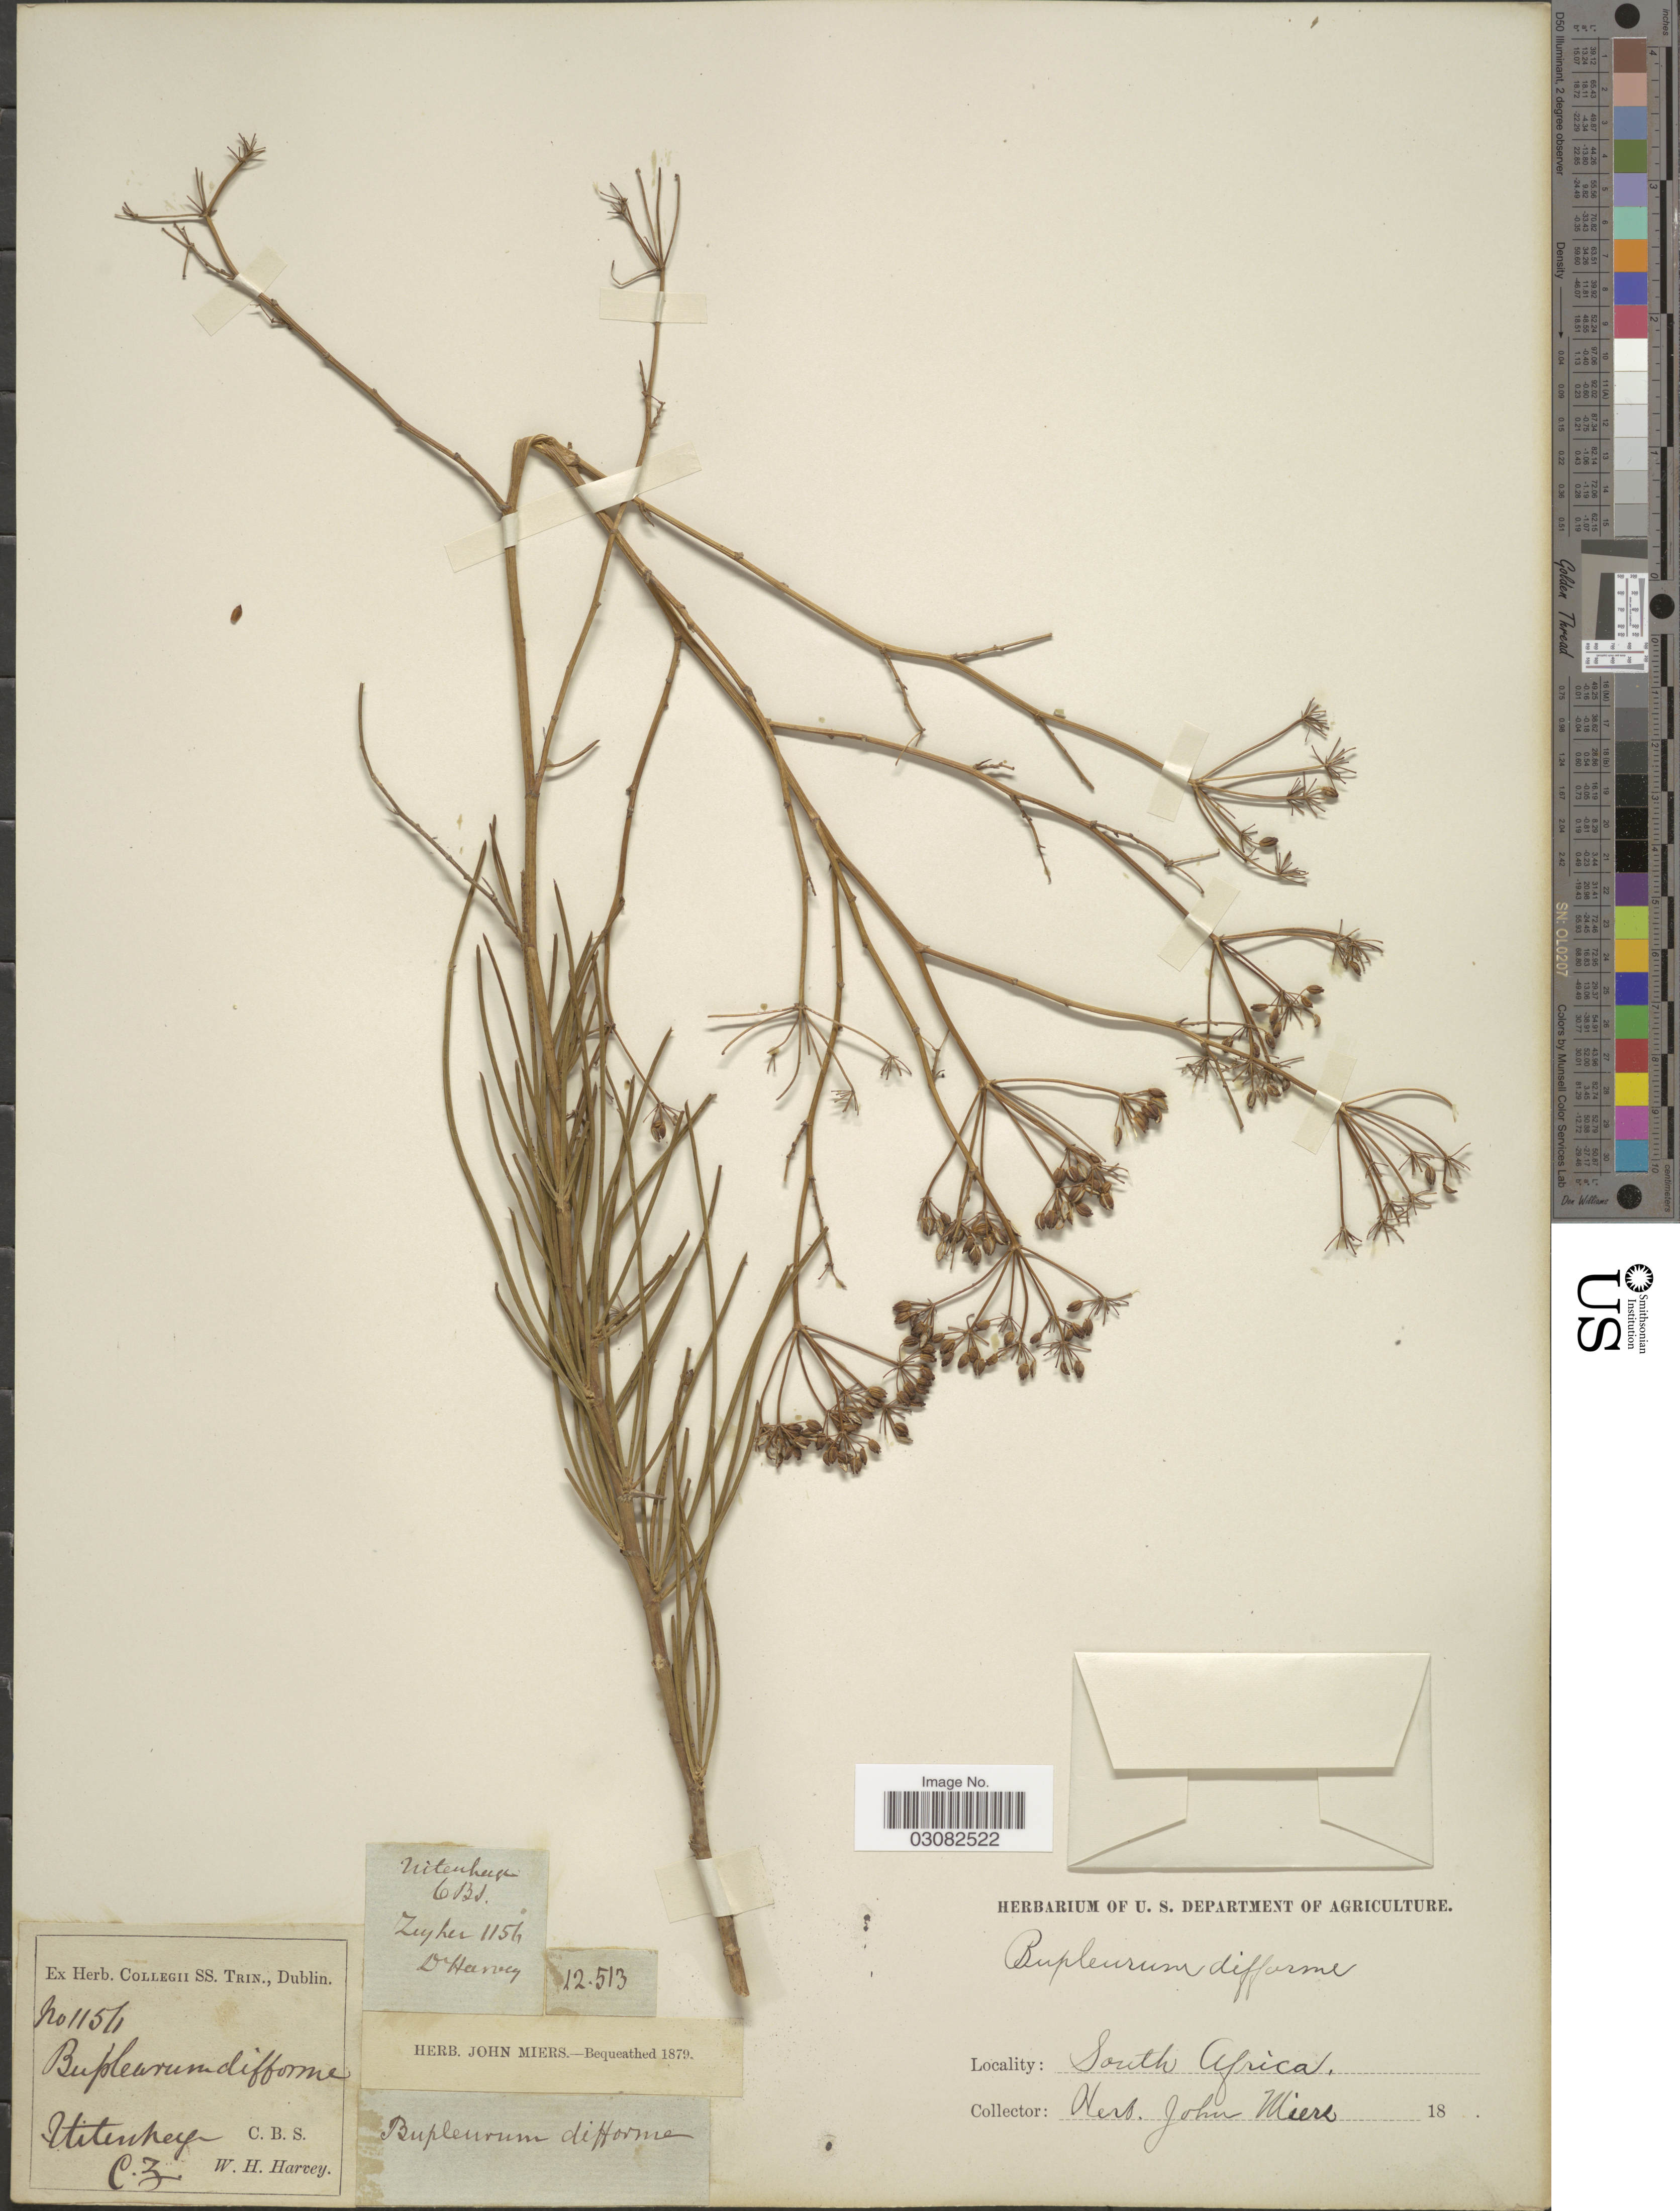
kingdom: Plantae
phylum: Tracheophyta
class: Magnoliopsida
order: Apiales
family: Apiaceae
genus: Anginon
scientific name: Anginon difforme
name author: (L.) B.L. Burtt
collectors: W. Harvey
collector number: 115/1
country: South Africa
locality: Uitenhage. C. B. S.